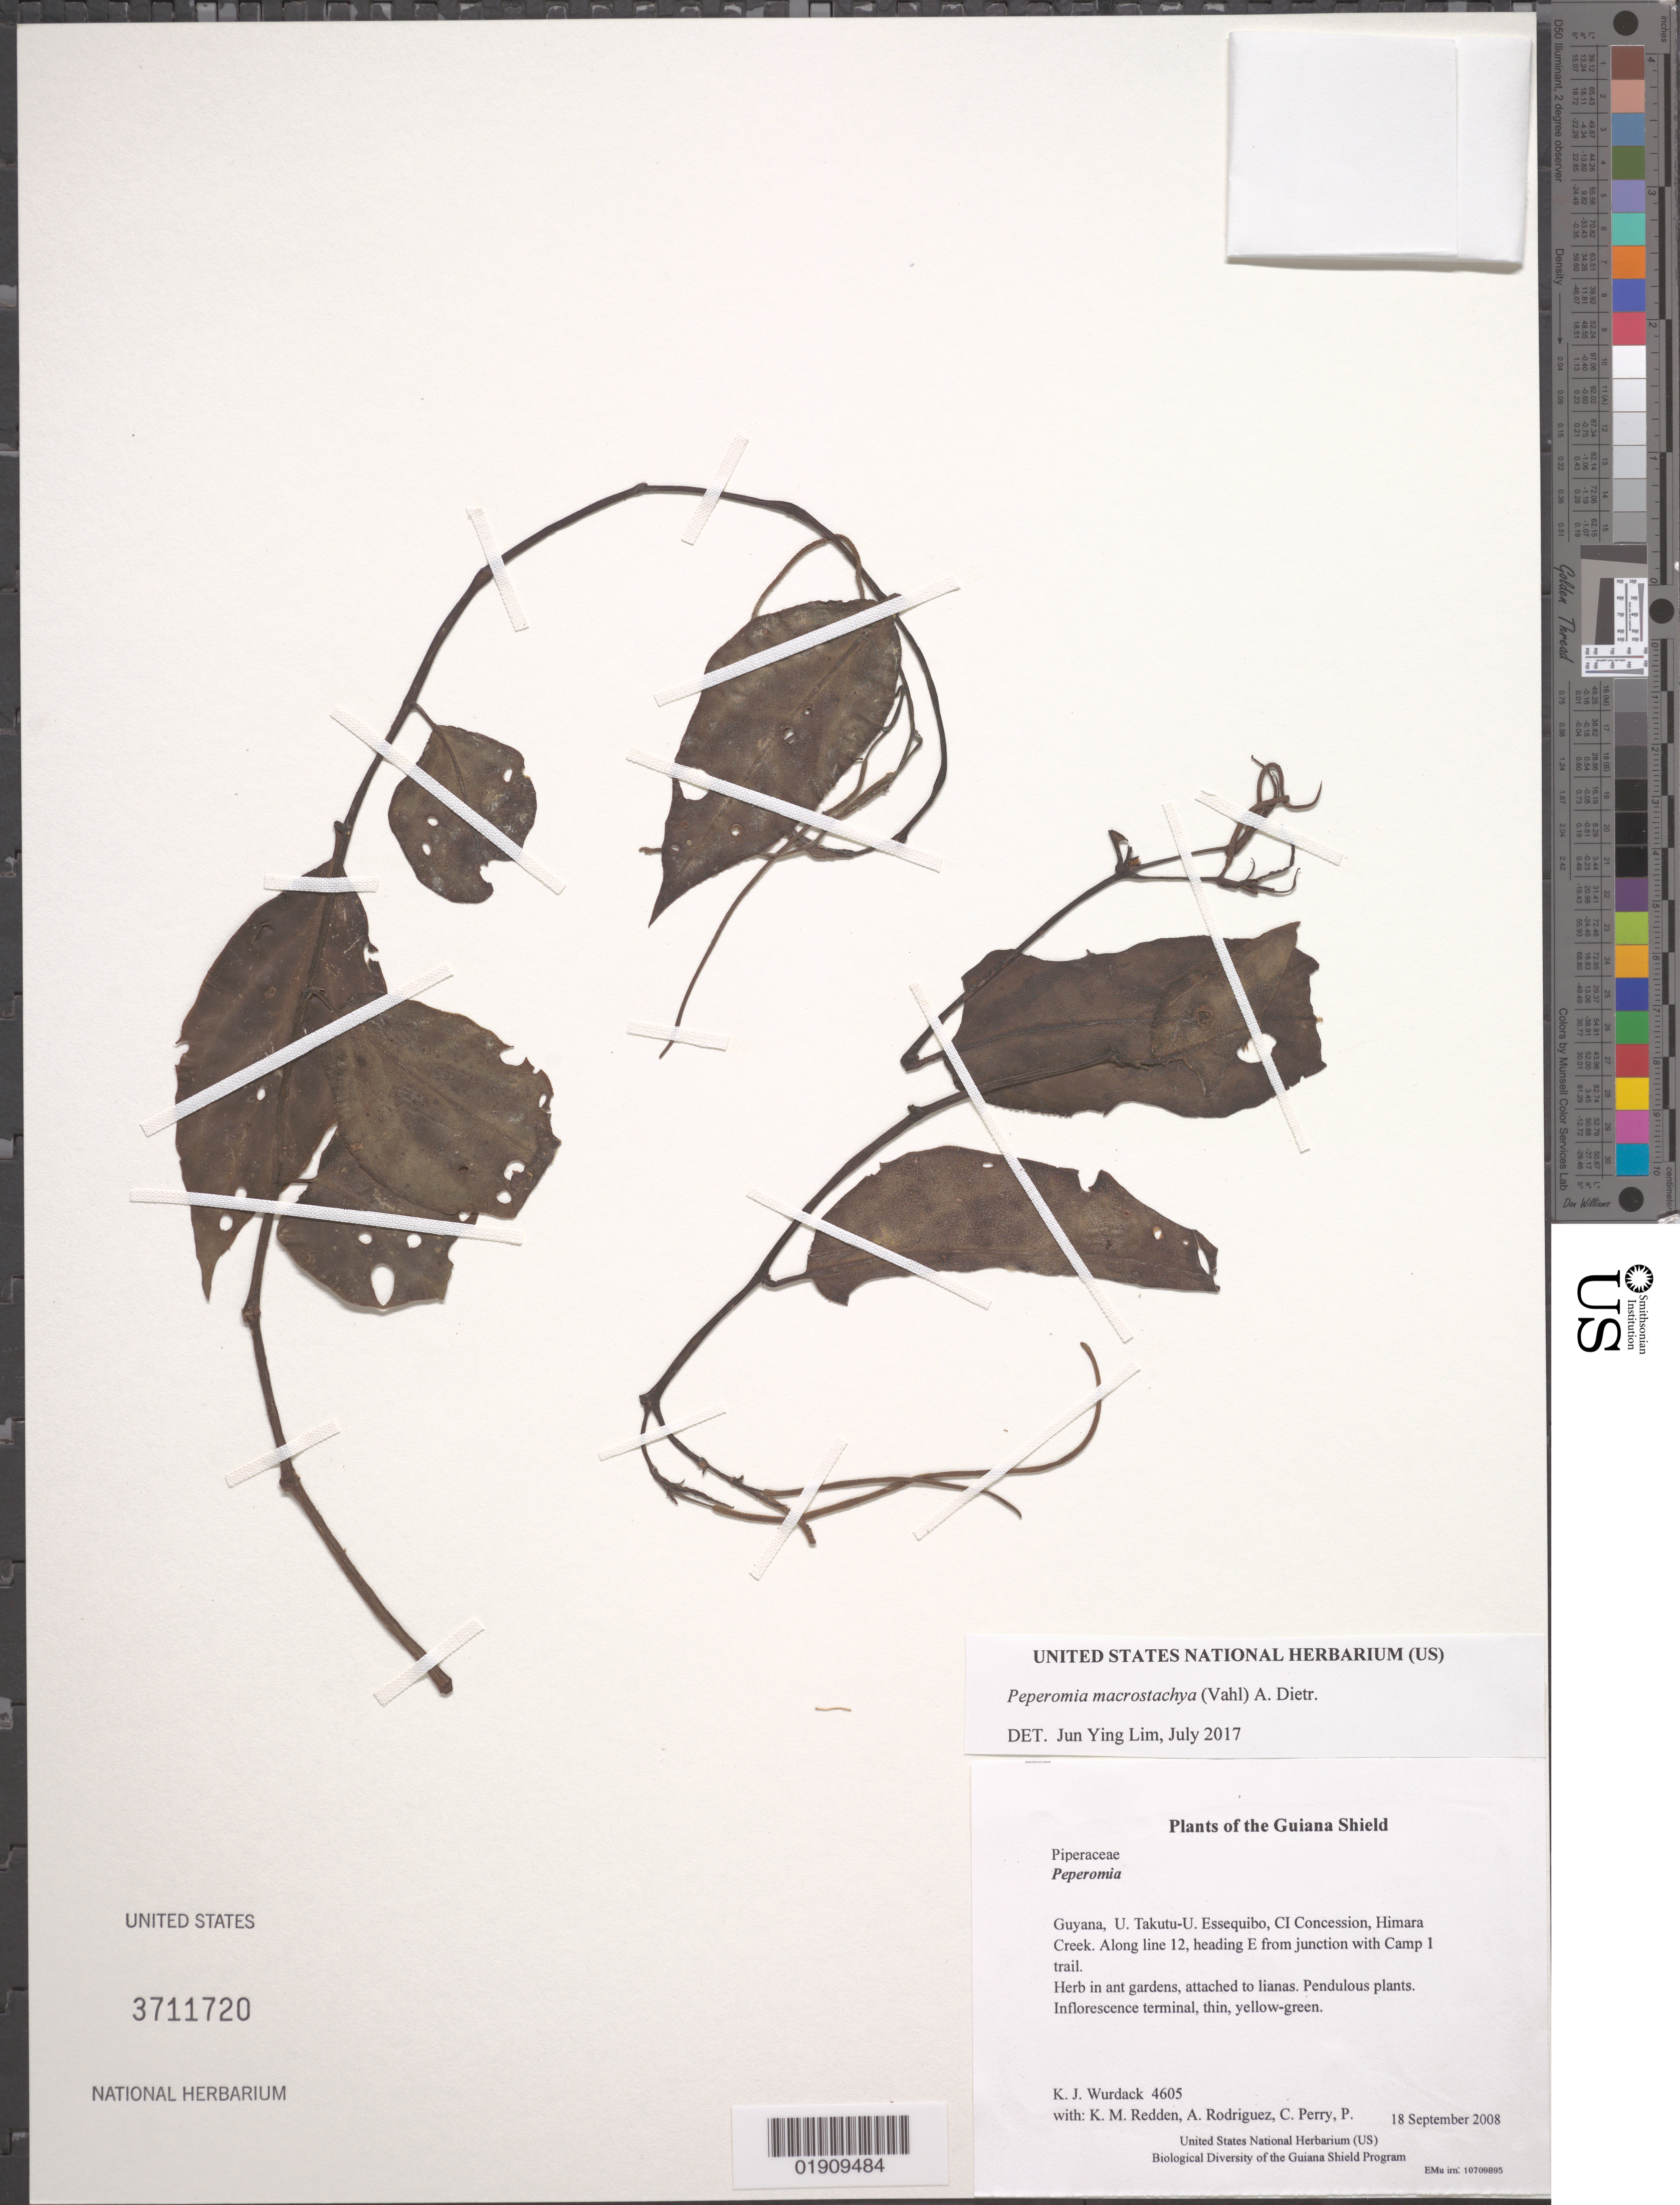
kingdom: Plantae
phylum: Tracheophyta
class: Magnoliopsida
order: Piperales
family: Piperaceae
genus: Peperomia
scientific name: Peperomia macrostachya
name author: (Vahl) A. Dietr.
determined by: Lim, Jun Ying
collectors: K. Wurdack, K. M. Redden, A. Rodriguez, C. Perry, P. Ragnauth, N. John, H. James & H. Simon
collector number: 4605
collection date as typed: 18 September 2008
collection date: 2008-09-18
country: Guyana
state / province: U. Takutu-U. Essequibo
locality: CI Concession, Himara Creek. Along line 12, heading E from junction with Camp 1 trail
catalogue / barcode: US 3711720